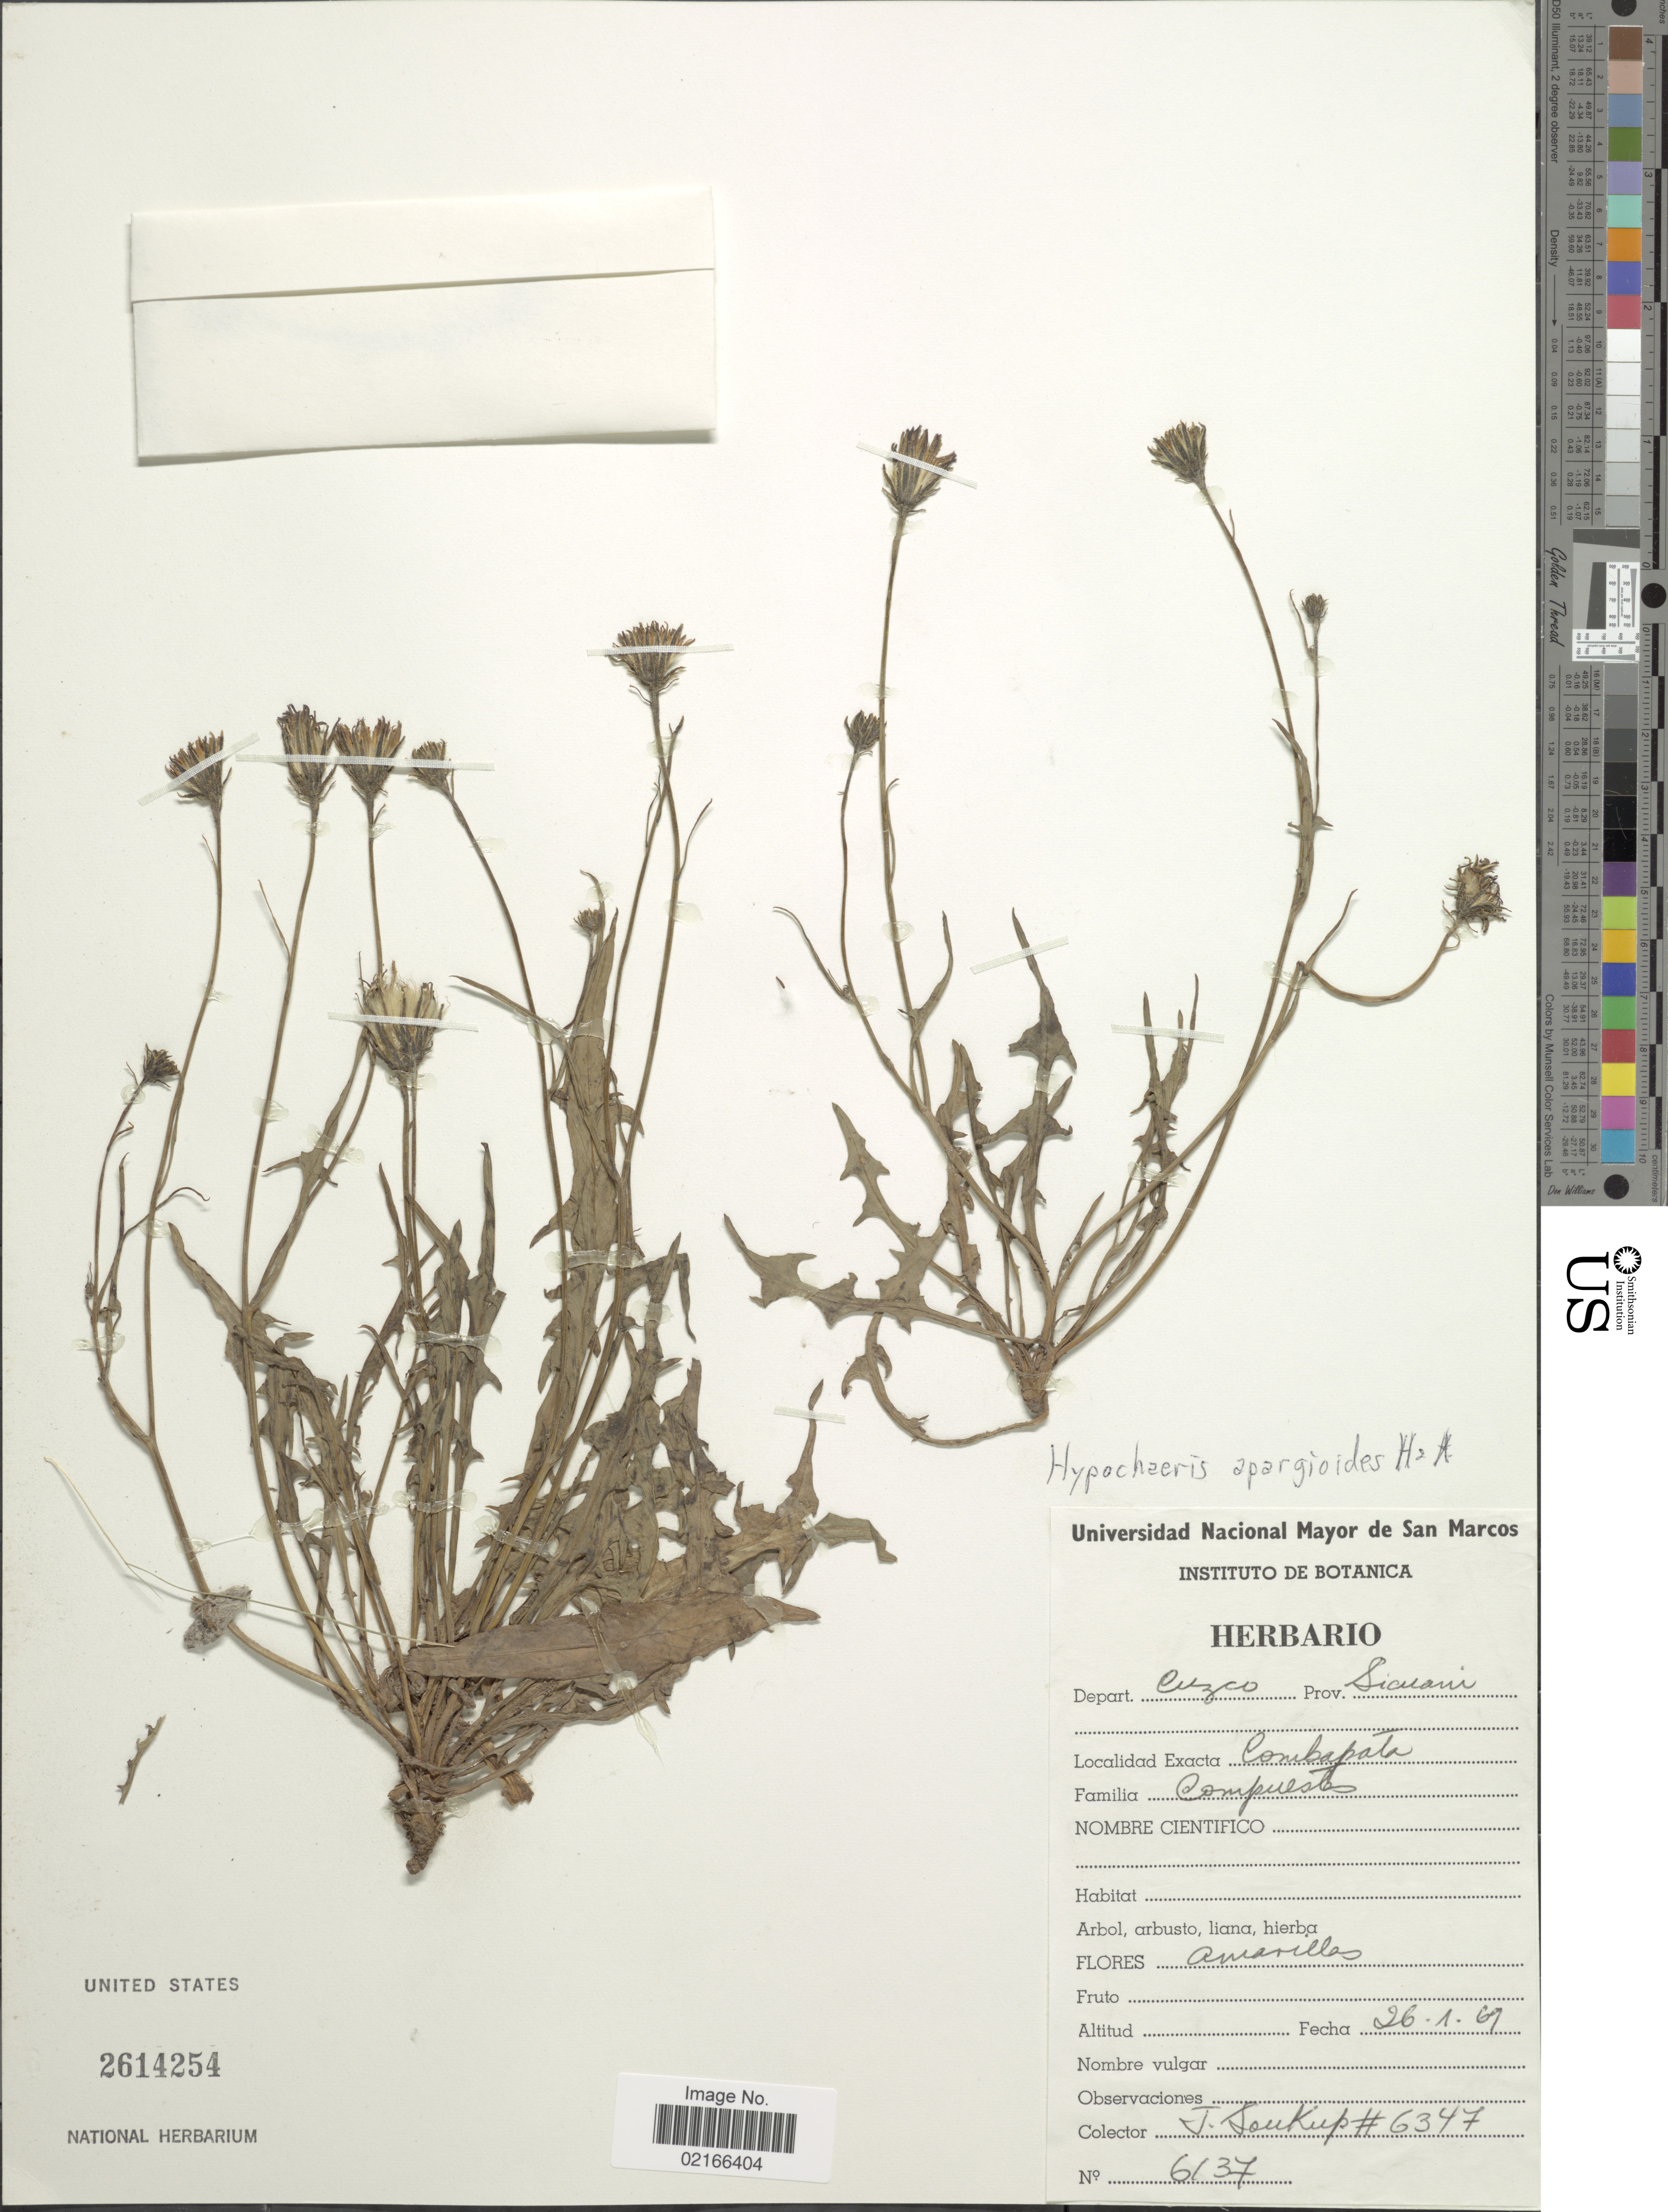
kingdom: Plantae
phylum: Tracheophyta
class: Magnoliopsida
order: Asterales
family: Asteraceae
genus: Hypochaeris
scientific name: Hypochaeris apargioides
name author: Hook. & Arn.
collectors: J. Soukup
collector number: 6347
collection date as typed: Transcribed d/m/y: 26/1/69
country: Peru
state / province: Cusco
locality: Combapata, Prov. Sicuani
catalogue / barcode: US 2614254